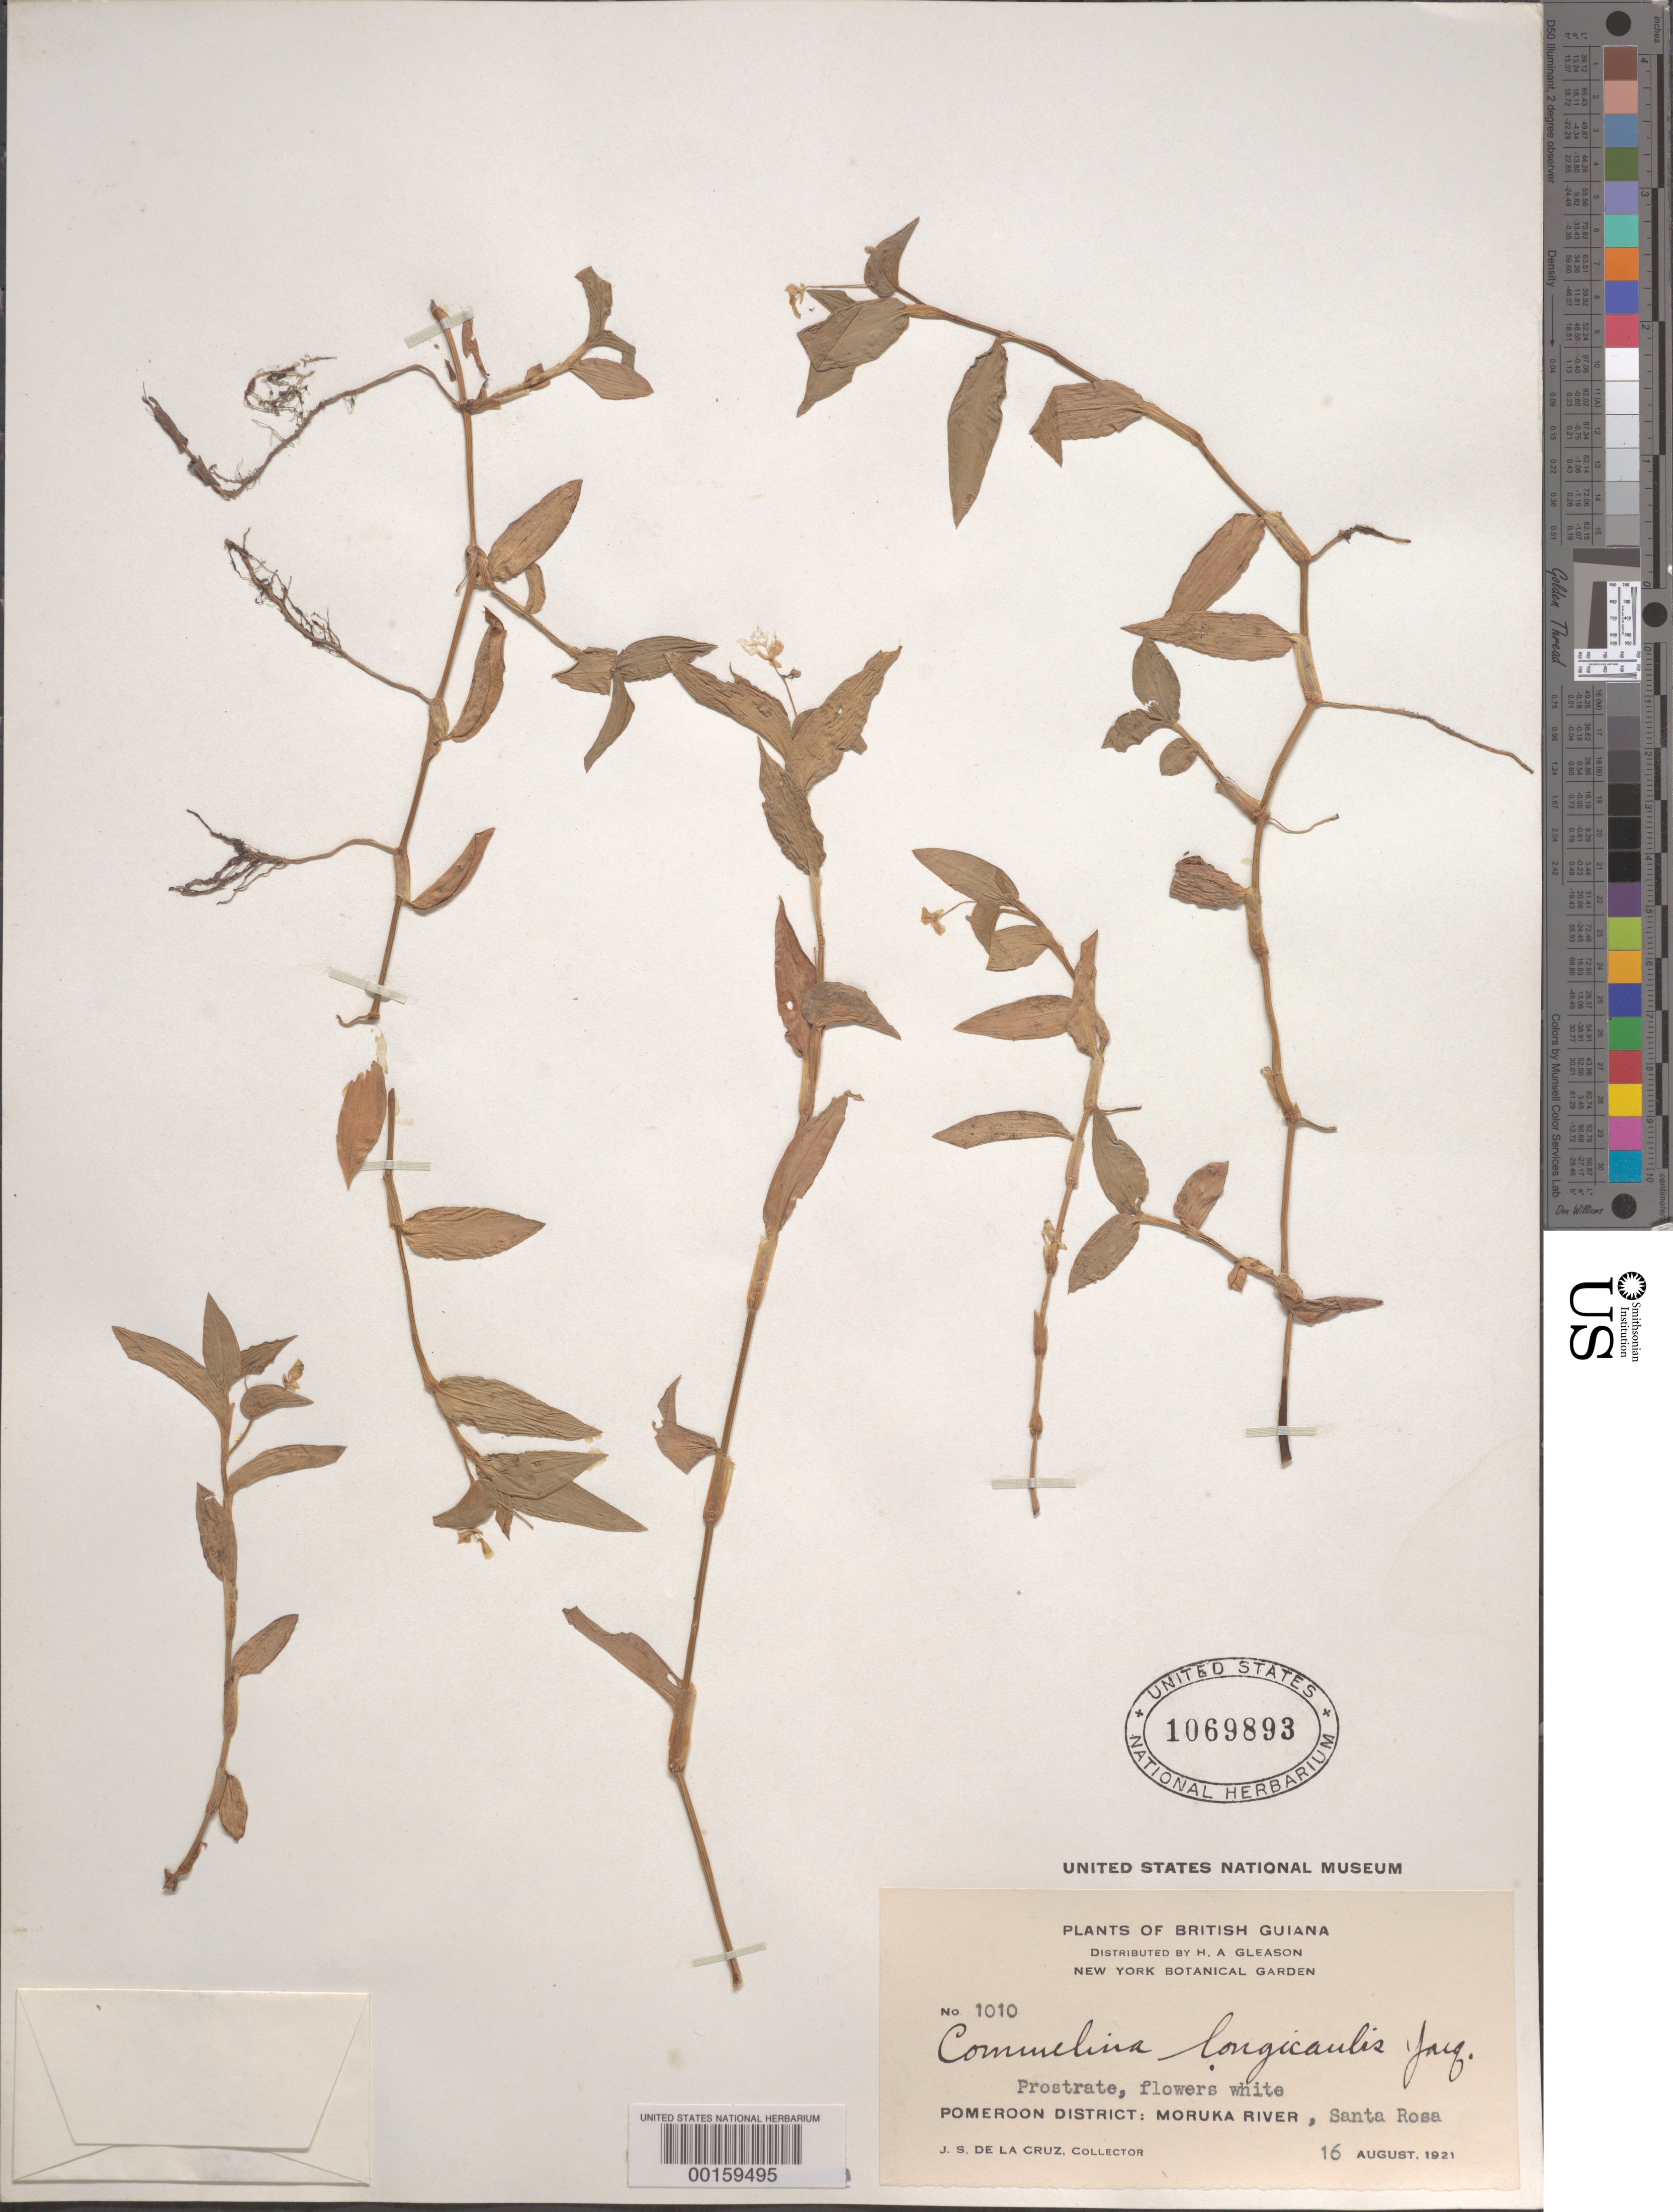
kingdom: Plantae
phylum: Tracheophyta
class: Liliopsida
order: Commelinales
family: Commelinaceae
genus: Commelina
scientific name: Commelina diffusa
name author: Burm. f.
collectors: J. S. de la Cruz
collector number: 1010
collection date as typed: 16 Aug 1921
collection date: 1921-08-16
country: Guyana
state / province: Pomeroon-Supenaam (?)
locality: Moruka river; santa rosa, pomeroon dist.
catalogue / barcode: US 1069893